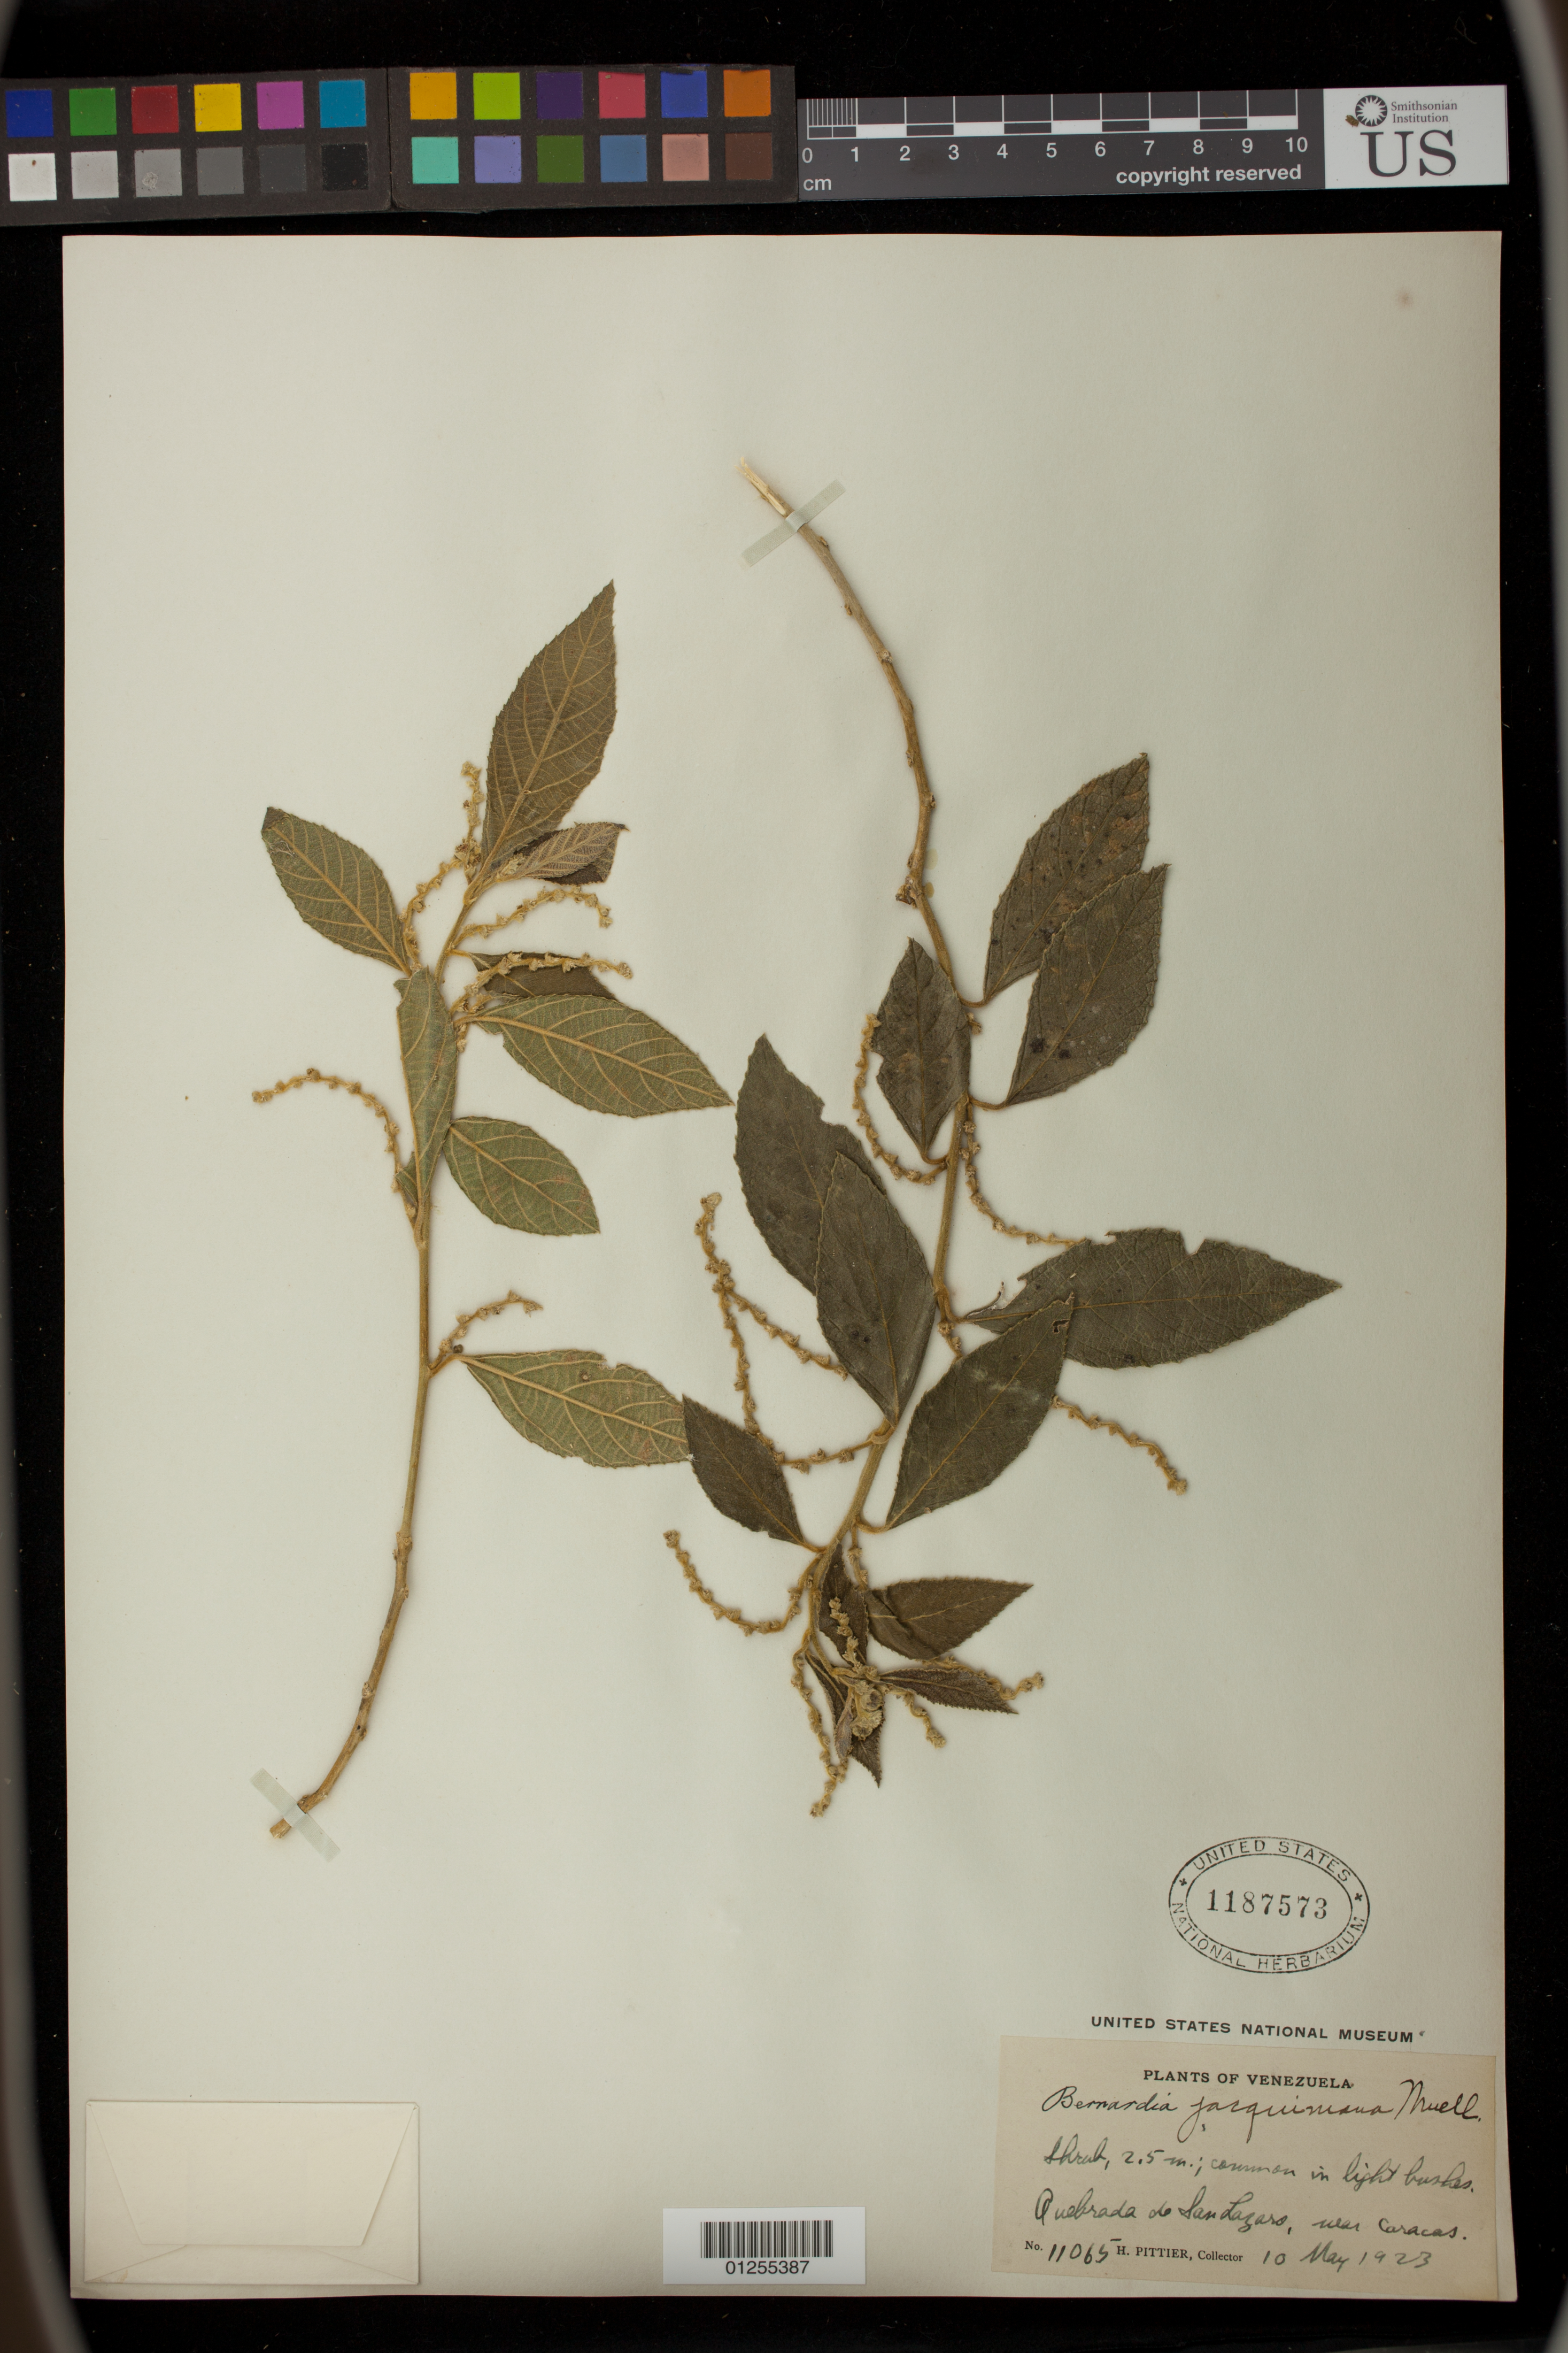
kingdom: Plantae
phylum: Tracheophyta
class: Magnoliopsida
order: Malpighiales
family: Euphorbiaceae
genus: Bernardia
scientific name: Bernardia jacquiniana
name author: Müll. Arg.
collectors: H. F. Pittier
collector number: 11065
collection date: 1923-05-10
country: Venezuela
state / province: Trujillo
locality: Quebrada de San Lazaro, near Caracas.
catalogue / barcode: US 1187573